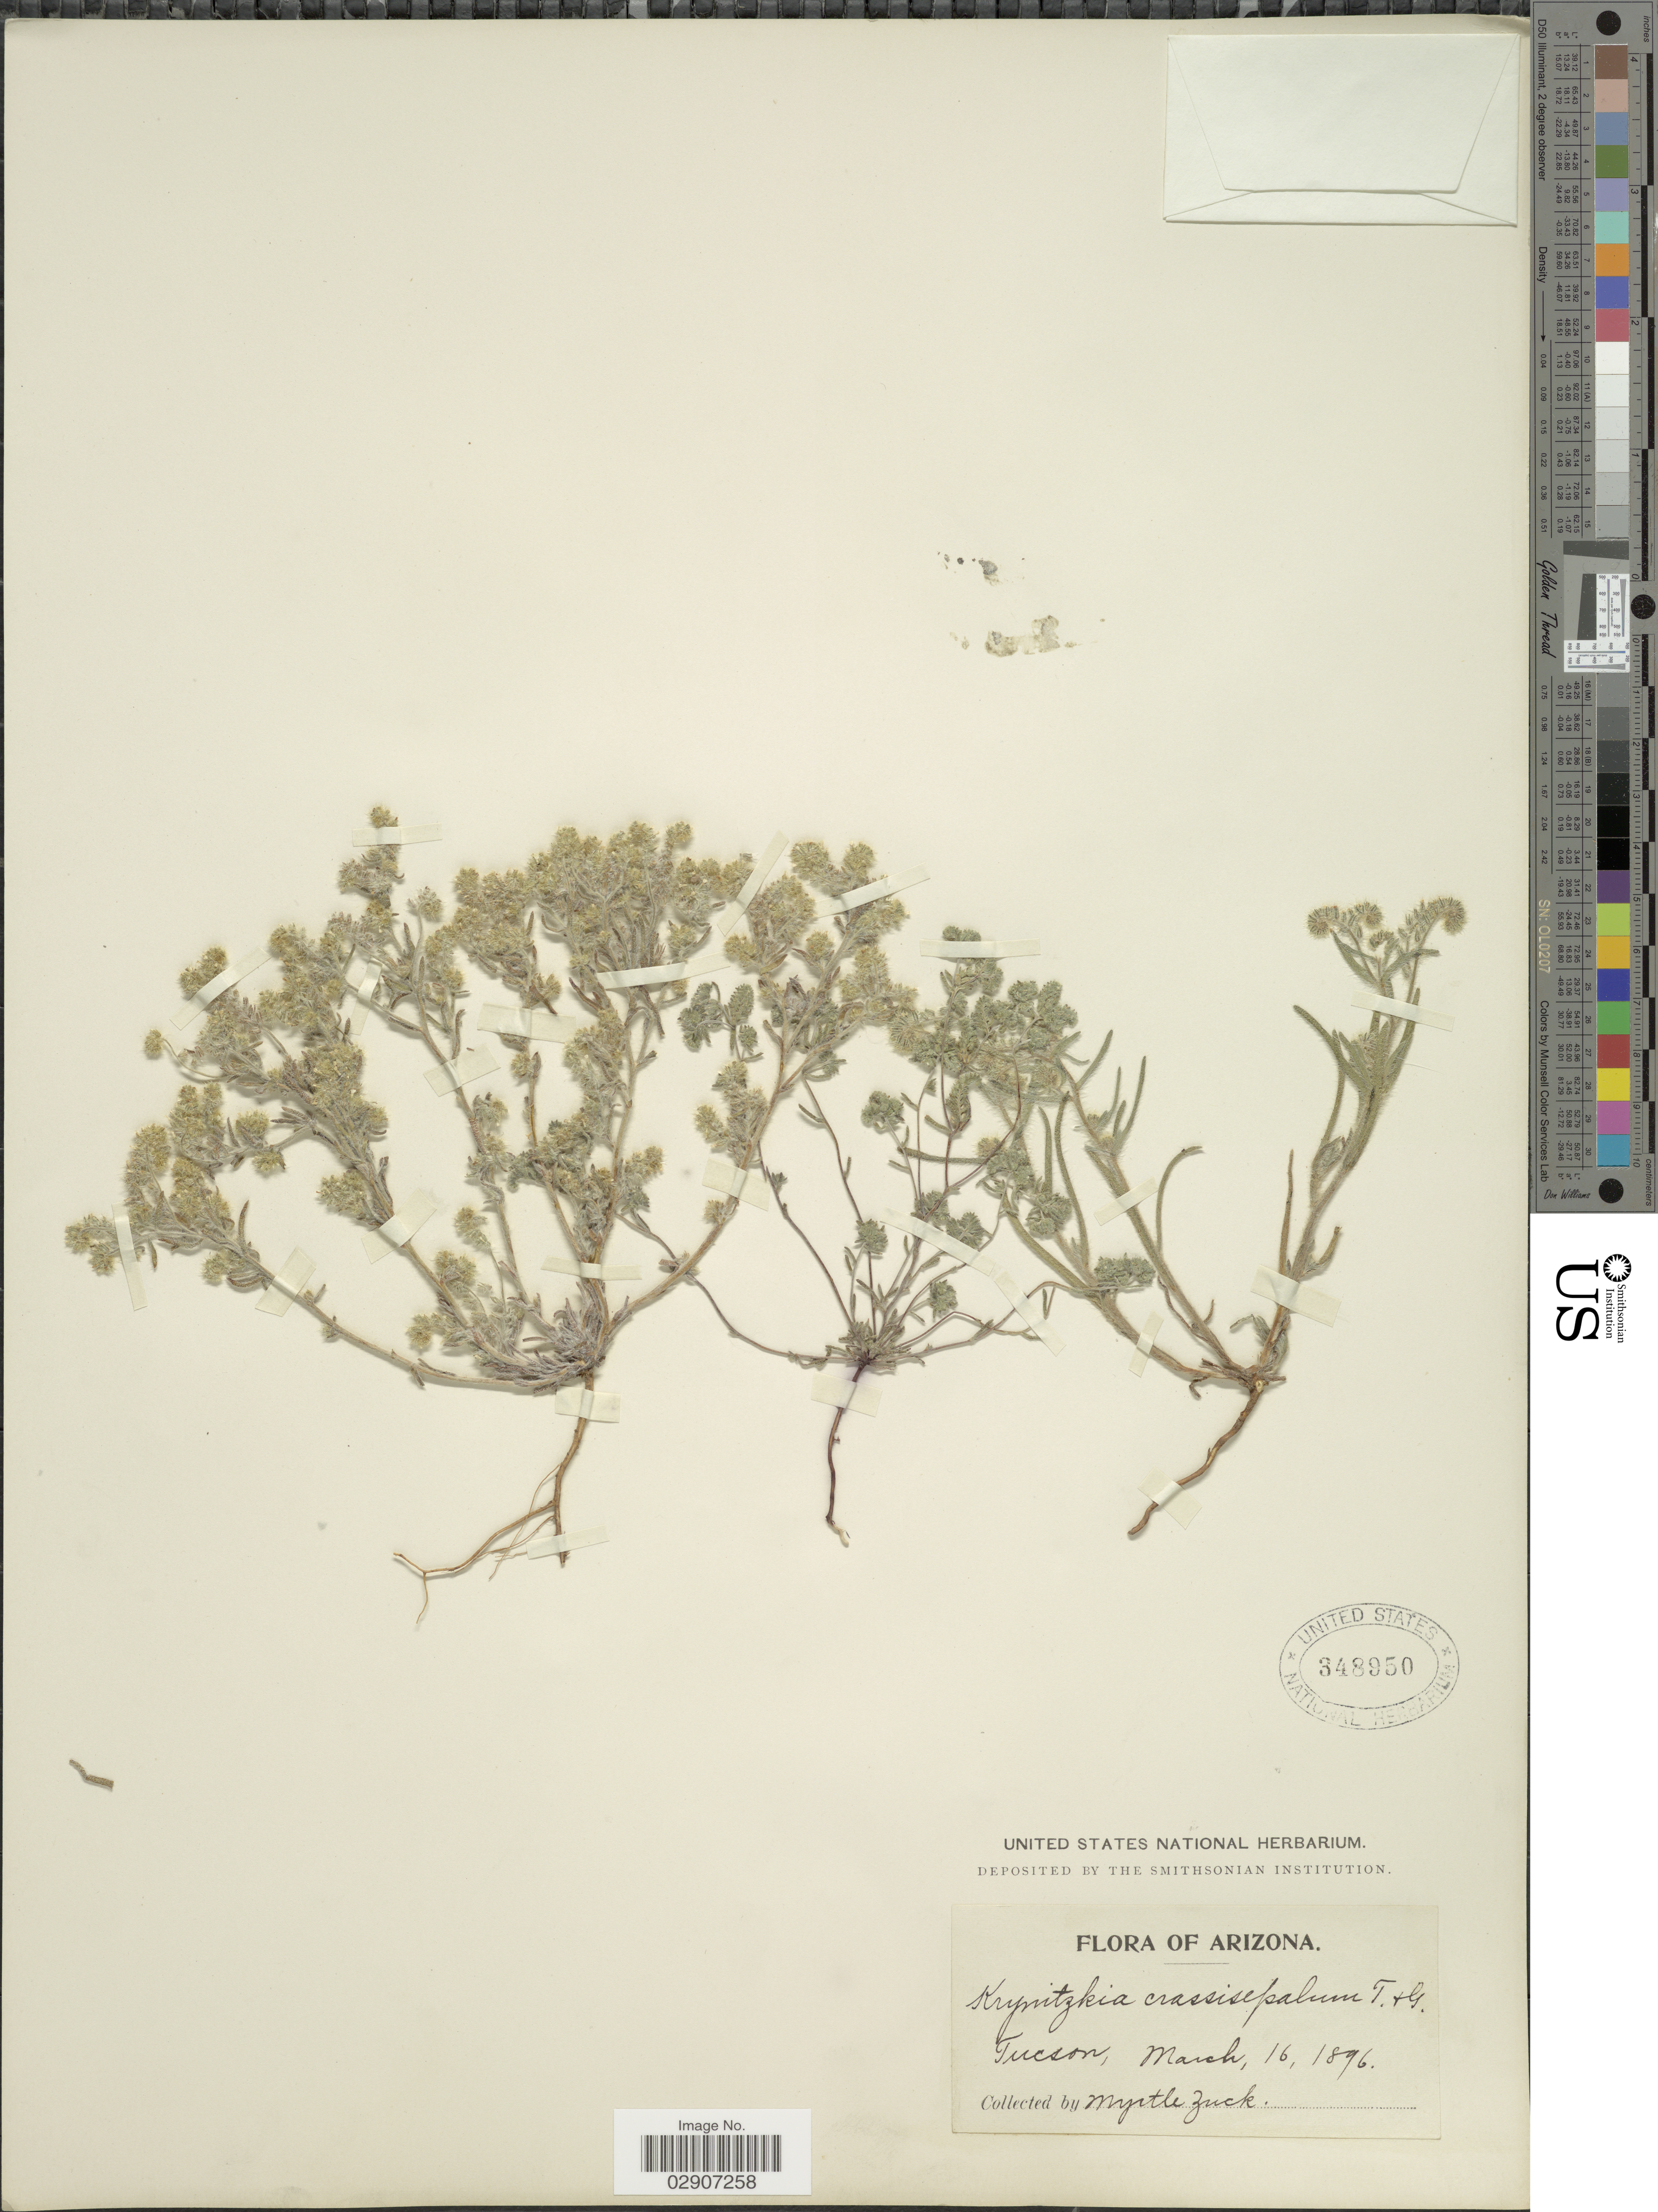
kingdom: Plantae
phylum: Tracheophyta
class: Magnoliopsida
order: Boraginales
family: Boraginaceae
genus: Cryptantha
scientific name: Cryptantha crassisepala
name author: (Torr. & A. Gray) Greene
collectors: M. Zuck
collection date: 1896-03-16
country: United States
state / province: Arizona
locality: Tucson.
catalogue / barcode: US 348950